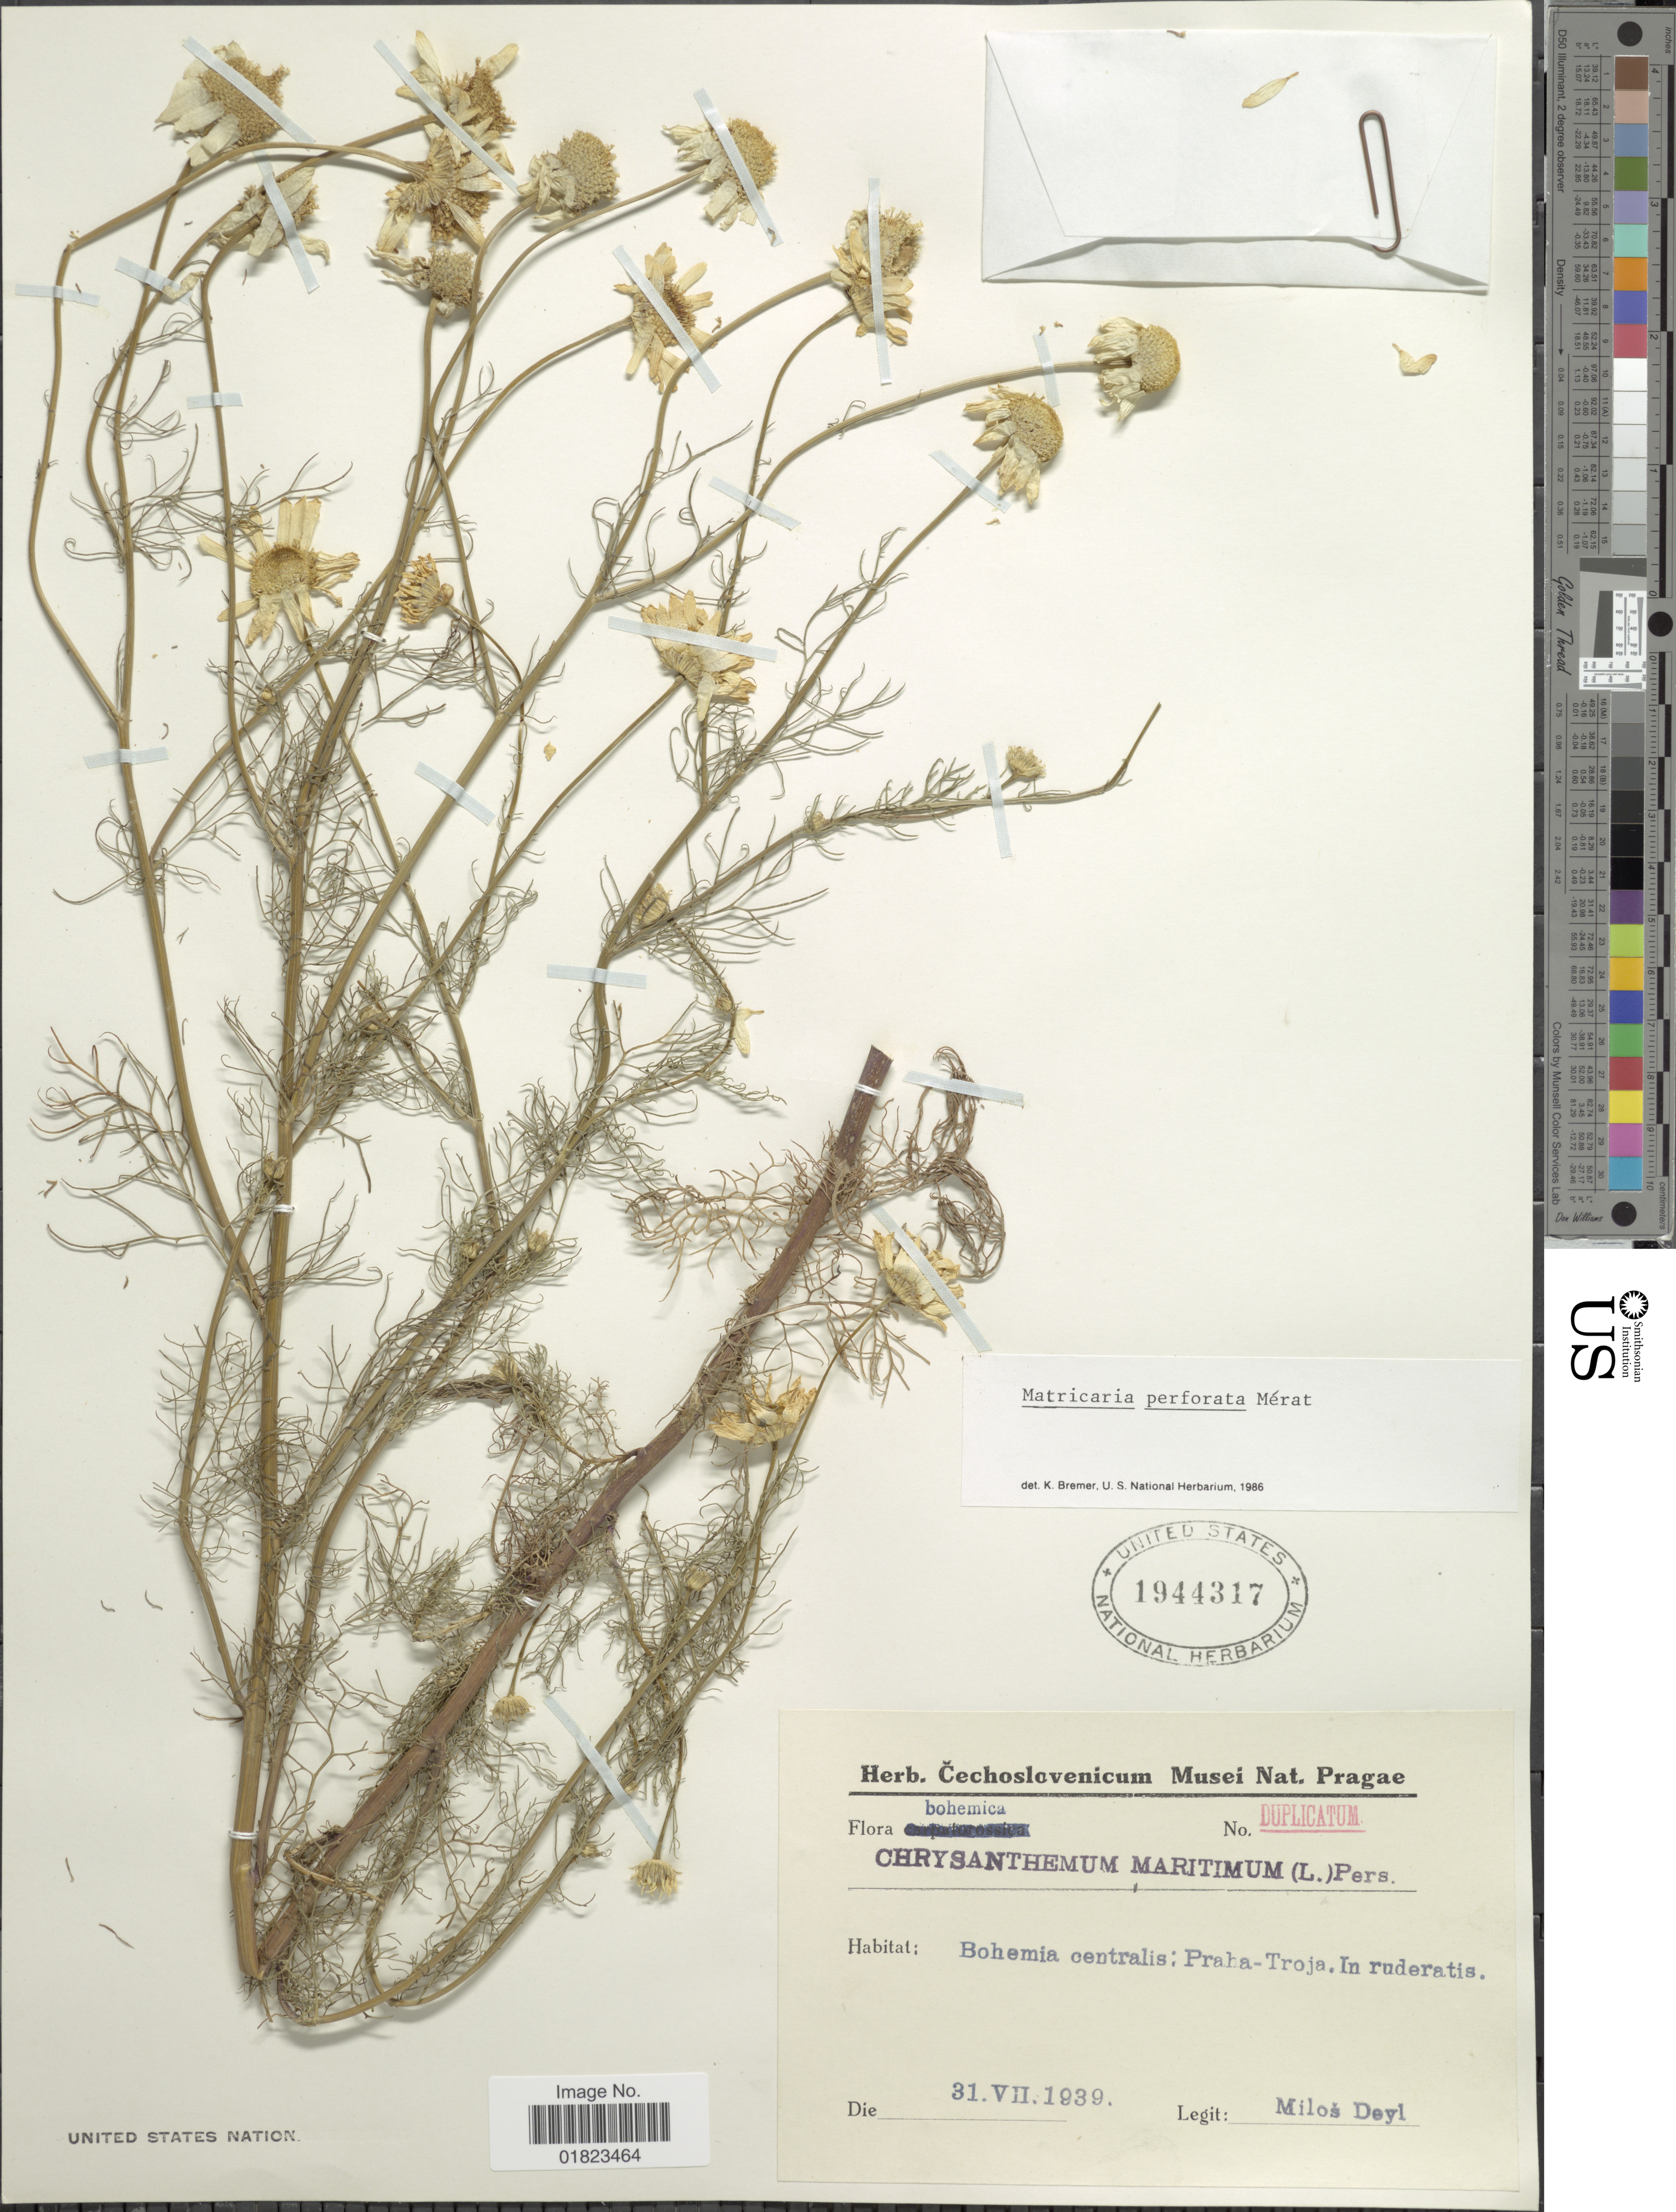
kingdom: Plantae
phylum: Tracheophyta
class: Magnoliopsida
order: Asterales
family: Asteraceae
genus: Tripleurospermum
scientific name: Tripleurospermum perforatum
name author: (Mérat) Laínz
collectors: M. Deyl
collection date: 1939-07-31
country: Czechia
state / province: Central Bohemian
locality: Bohemia centralis: Praha-Troja, In ruderatis.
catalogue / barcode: US 1944317